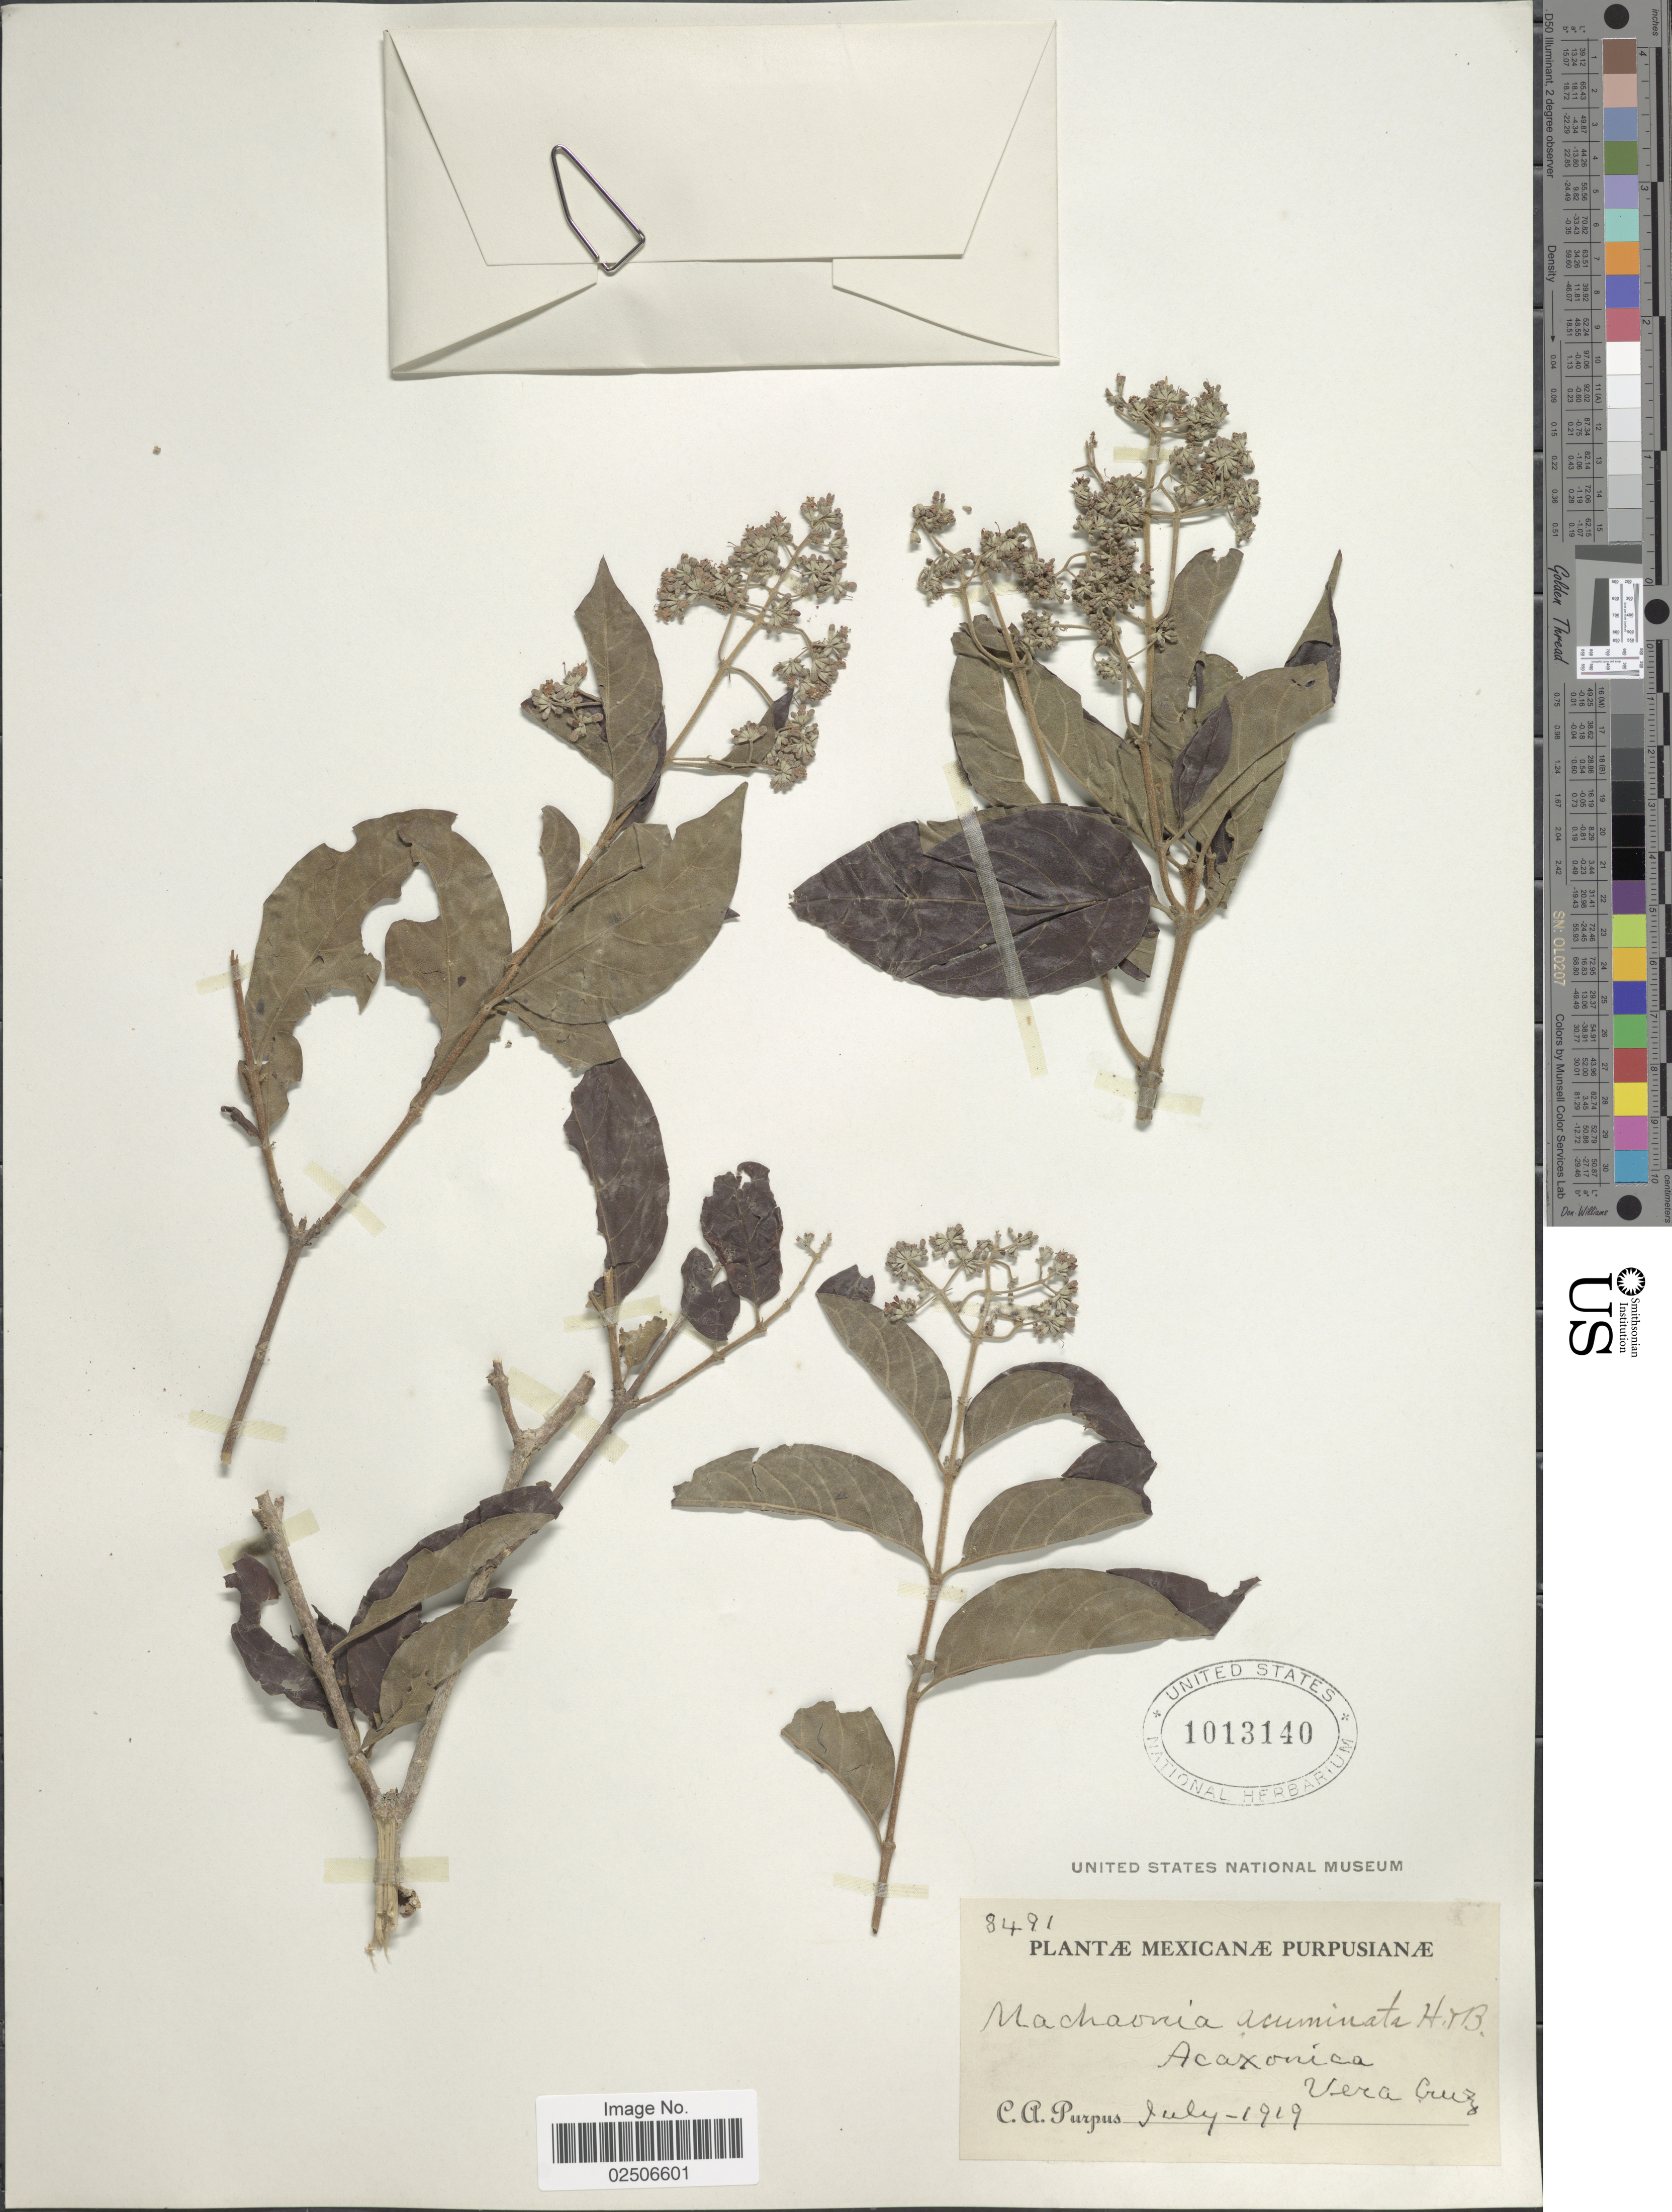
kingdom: Plantae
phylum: Tracheophyta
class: Magnoliopsida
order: Gentianales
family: Rubiaceae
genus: Machaonia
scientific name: Machaonia acuminata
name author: Bonpl.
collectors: C. A. Purpus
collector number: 8491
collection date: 1919-07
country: Mexico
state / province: Veracruz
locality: Mexicanae Purpusianae, Acaxonica, Vera Cruz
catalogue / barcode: US 1013140